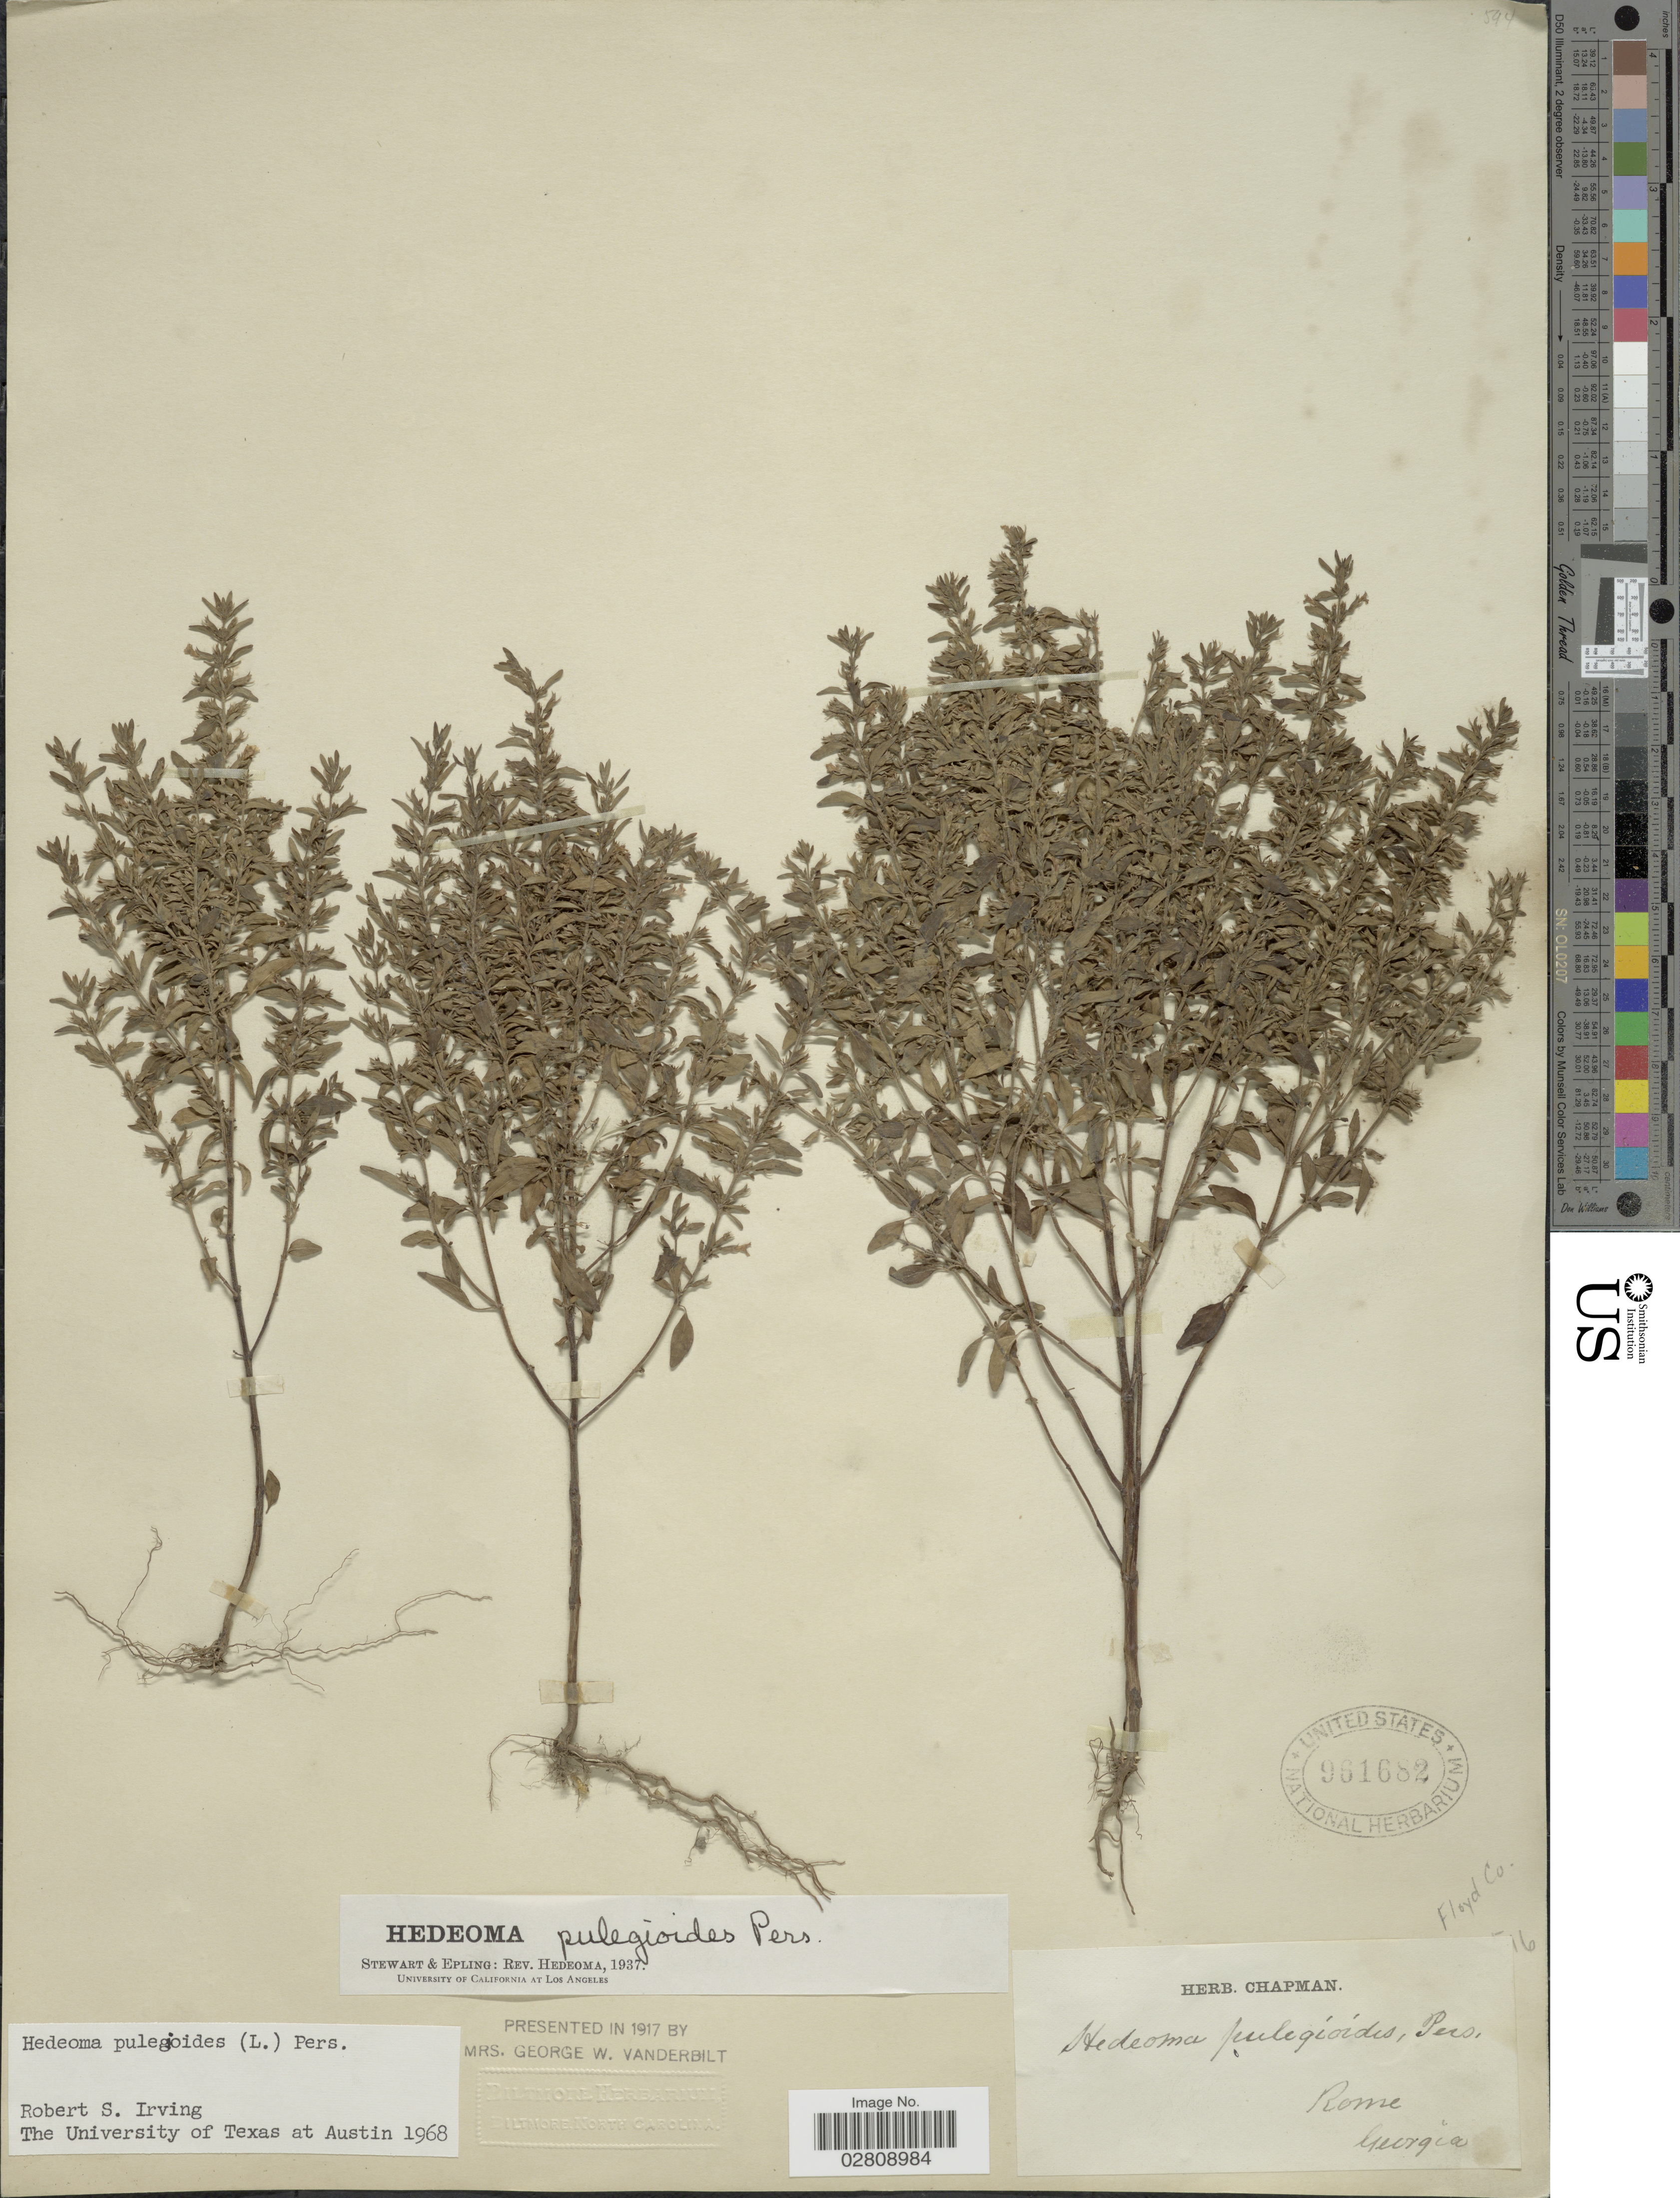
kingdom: Plantae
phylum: Tracheophyta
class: Magnoliopsida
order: Lamiales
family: Lamiaceae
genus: Hedeoma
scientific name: Hedeoma pulegioides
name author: (L.) Pers.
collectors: ex herb. Chapman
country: United States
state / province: Georgia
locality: Rome. Floyd Co.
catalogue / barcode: US 961682